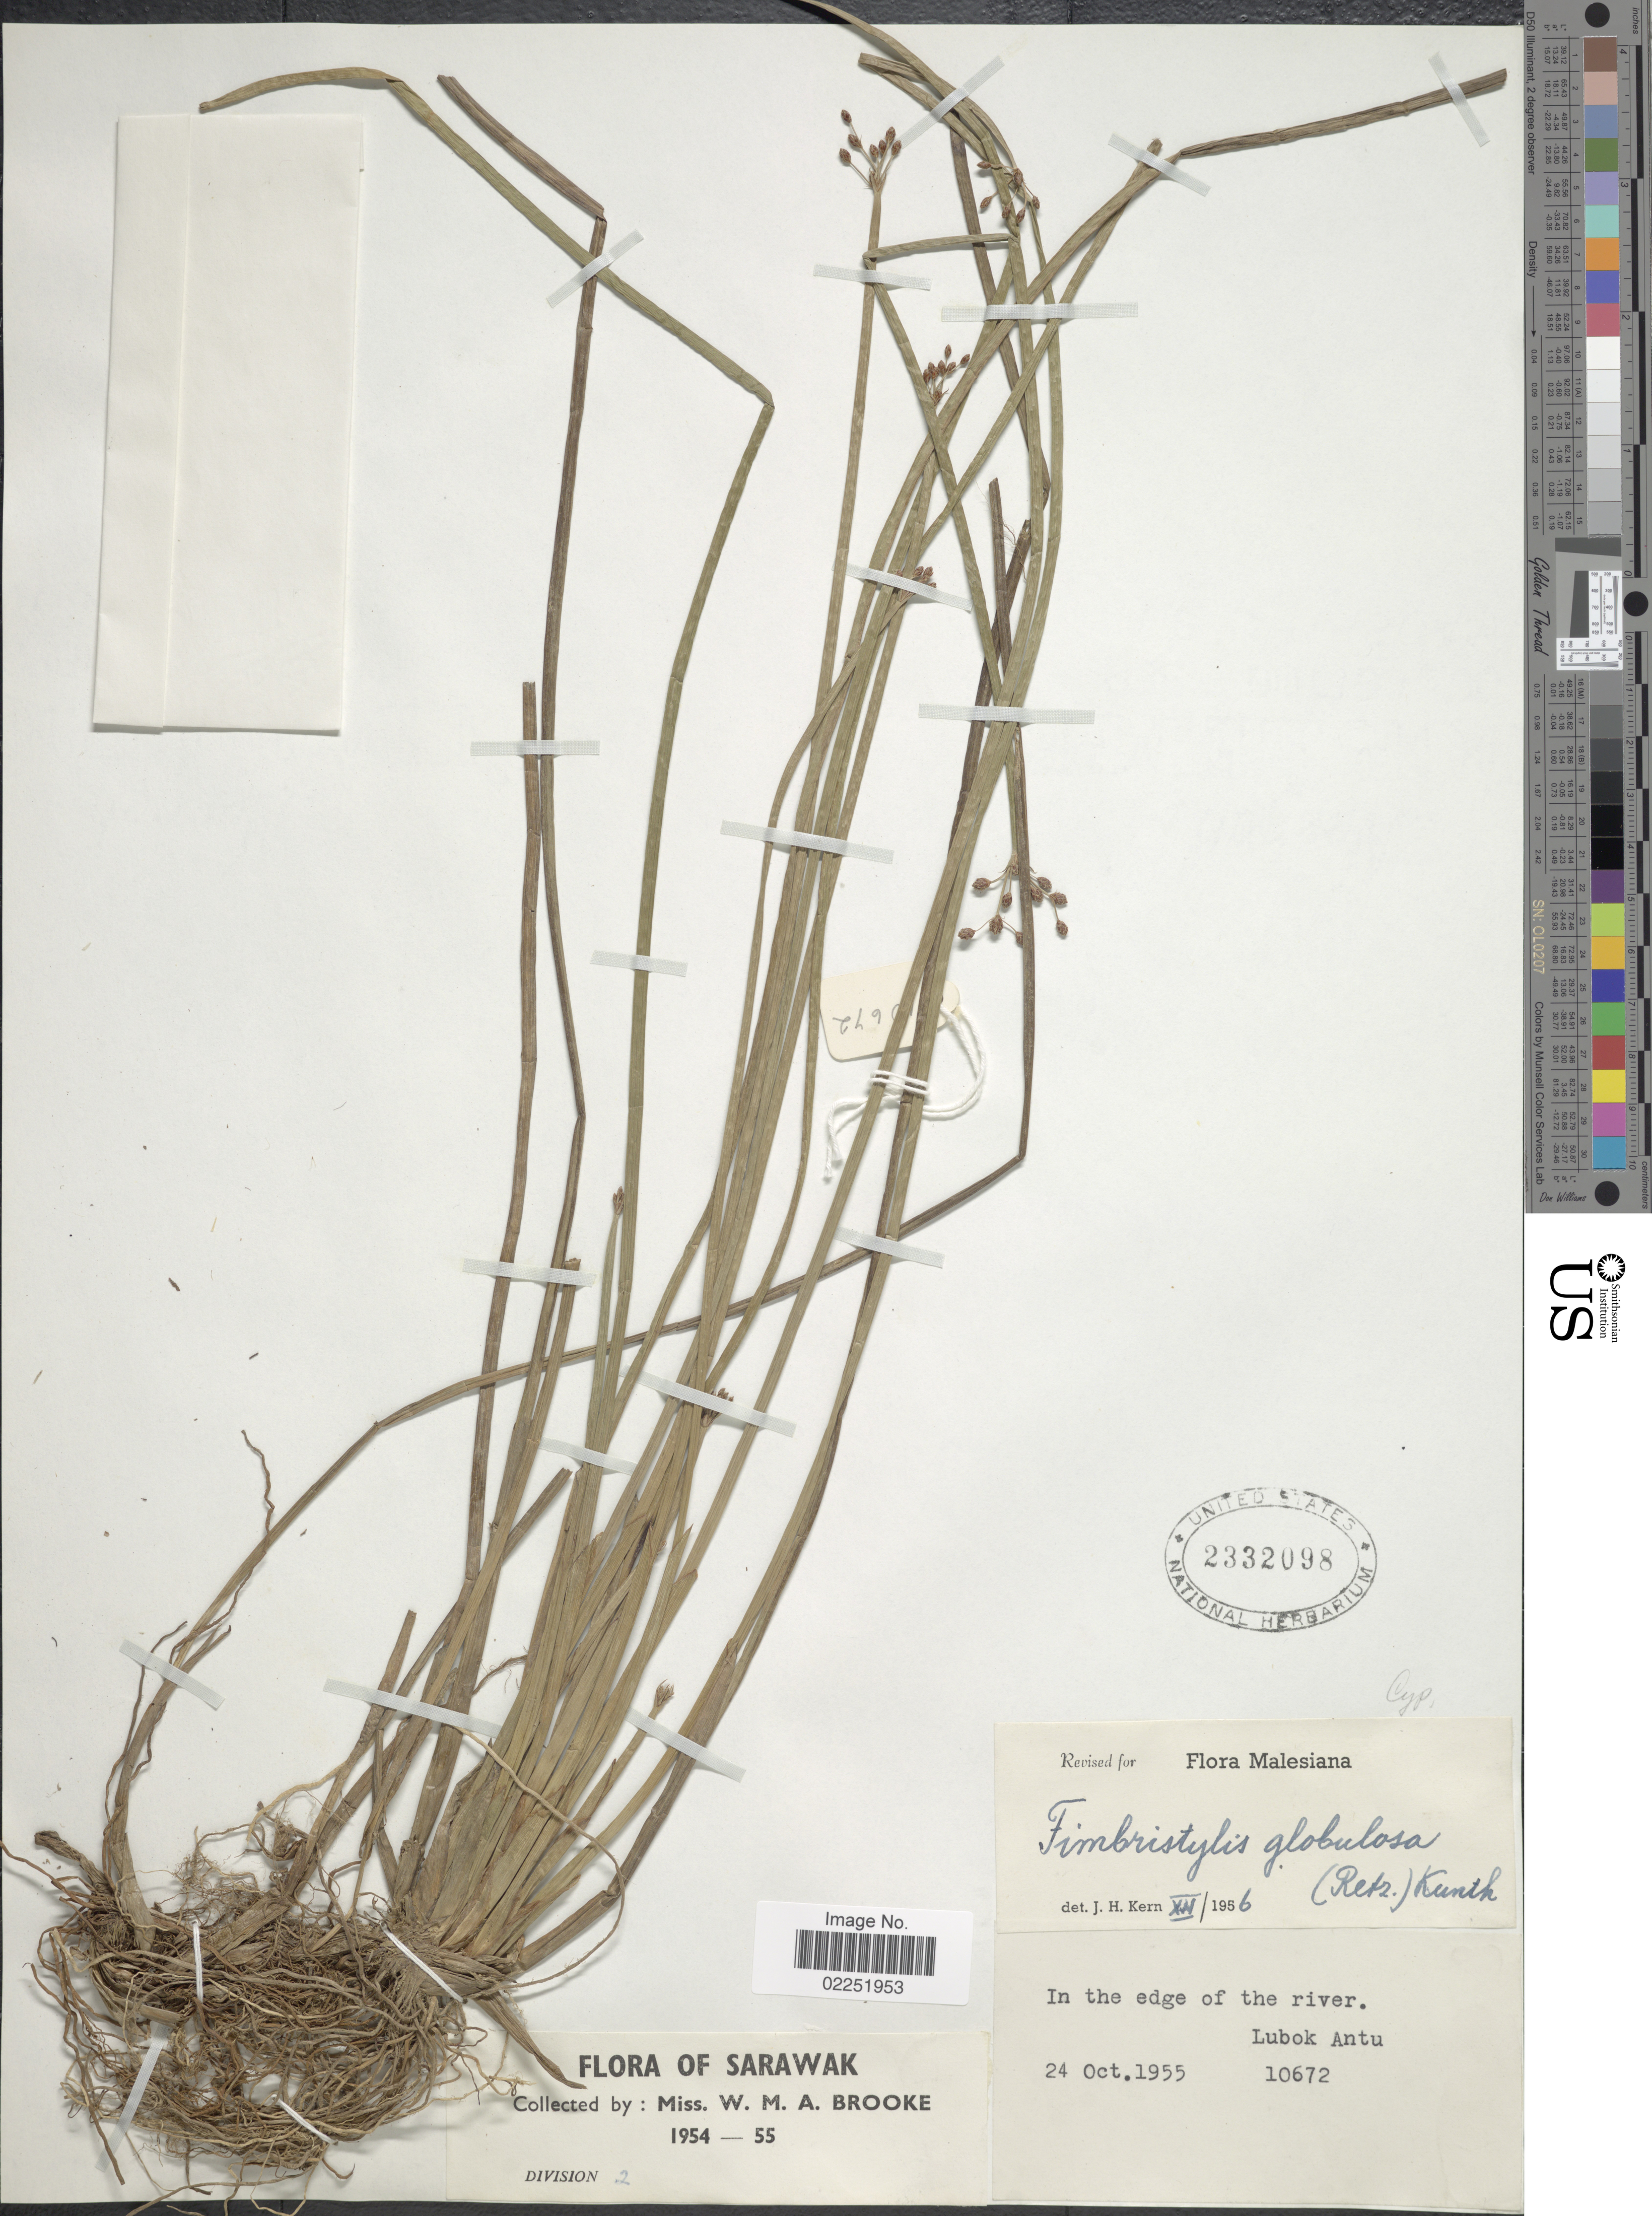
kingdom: Plantae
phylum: Tracheophyta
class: Liliopsida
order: Poales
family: Cyperaceae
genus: Fimbristylis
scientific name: Fimbristylis umbellaris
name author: (Lam.) Vahl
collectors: W. Brooke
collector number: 10672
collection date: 1955-10-24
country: Malaysia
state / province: Sarawak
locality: In the edge of the river, Lubok Antu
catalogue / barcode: US 2332098